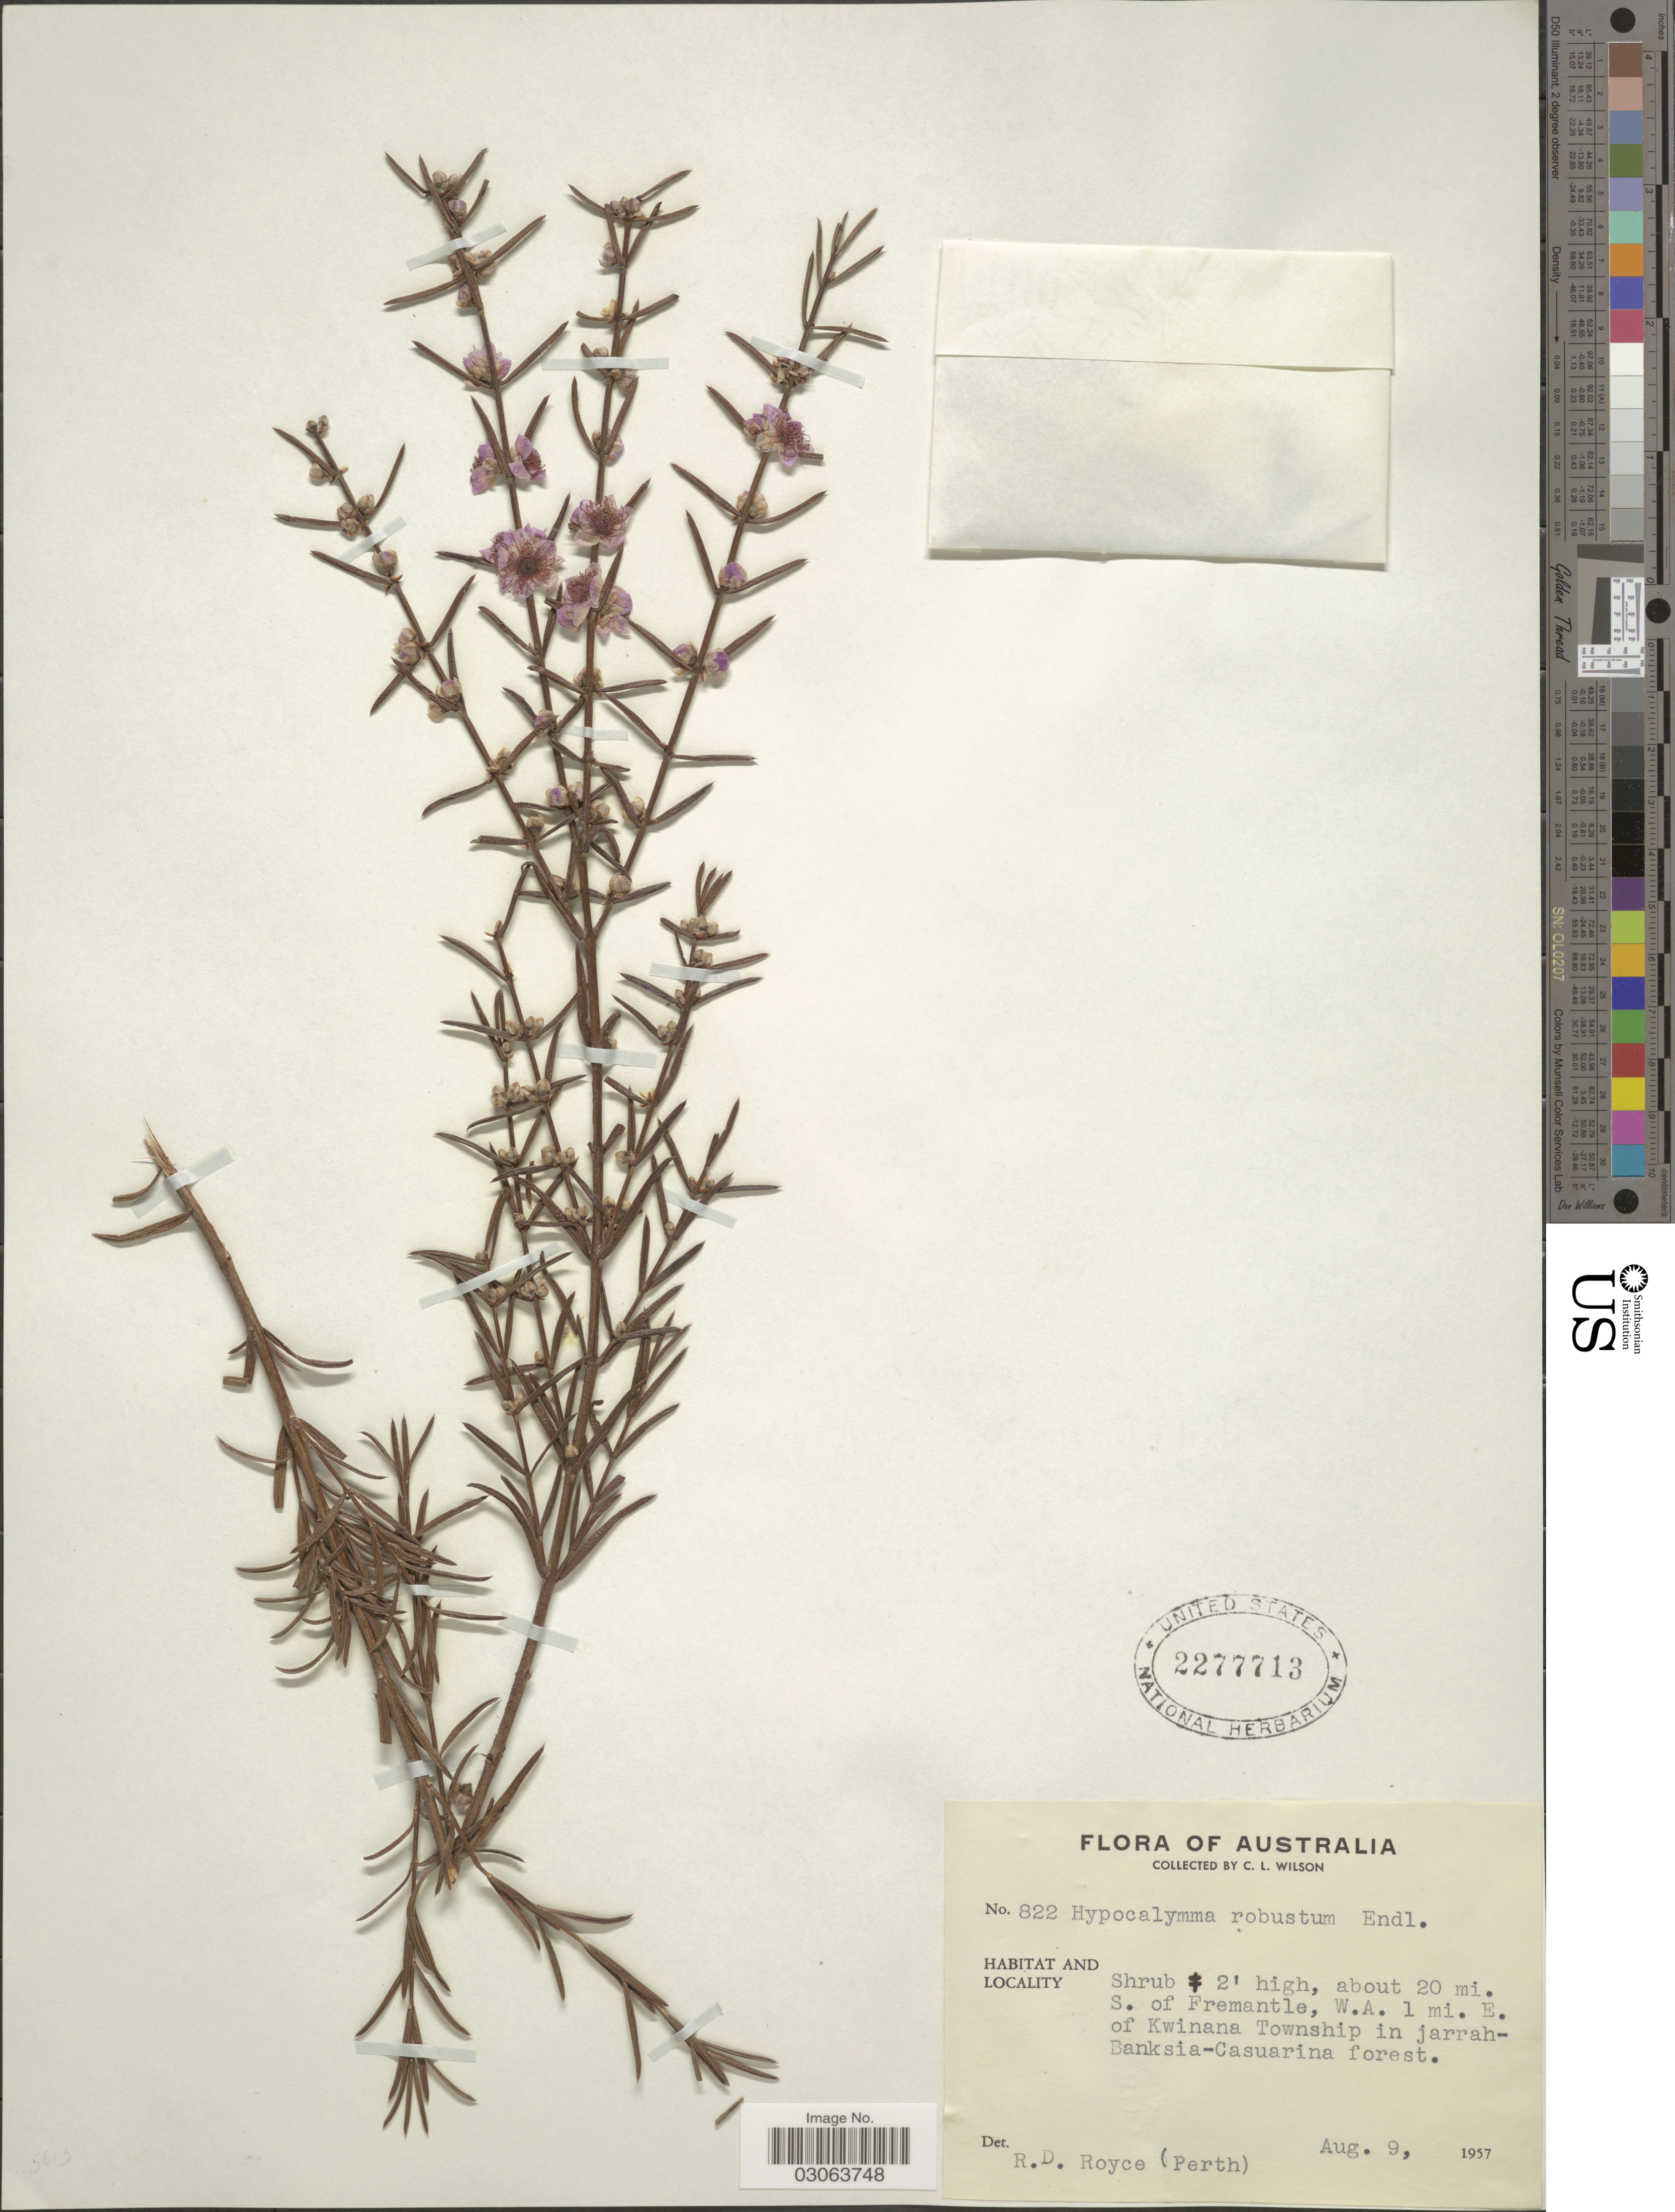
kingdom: Plantae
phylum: Tracheophyta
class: Magnoliopsida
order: Myrtales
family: Myrtaceae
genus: Hypocalymma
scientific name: Hypocalymma robustum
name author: (Endl.) Lindl.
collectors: C. L. Wilson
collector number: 822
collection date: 1957-08-09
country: Australia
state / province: Western Australia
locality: S. of Fremantle, W.A. 1 mi. E. of Kwinana Township in jarrah-Banksia-Casuarina forest.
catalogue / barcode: US 227713